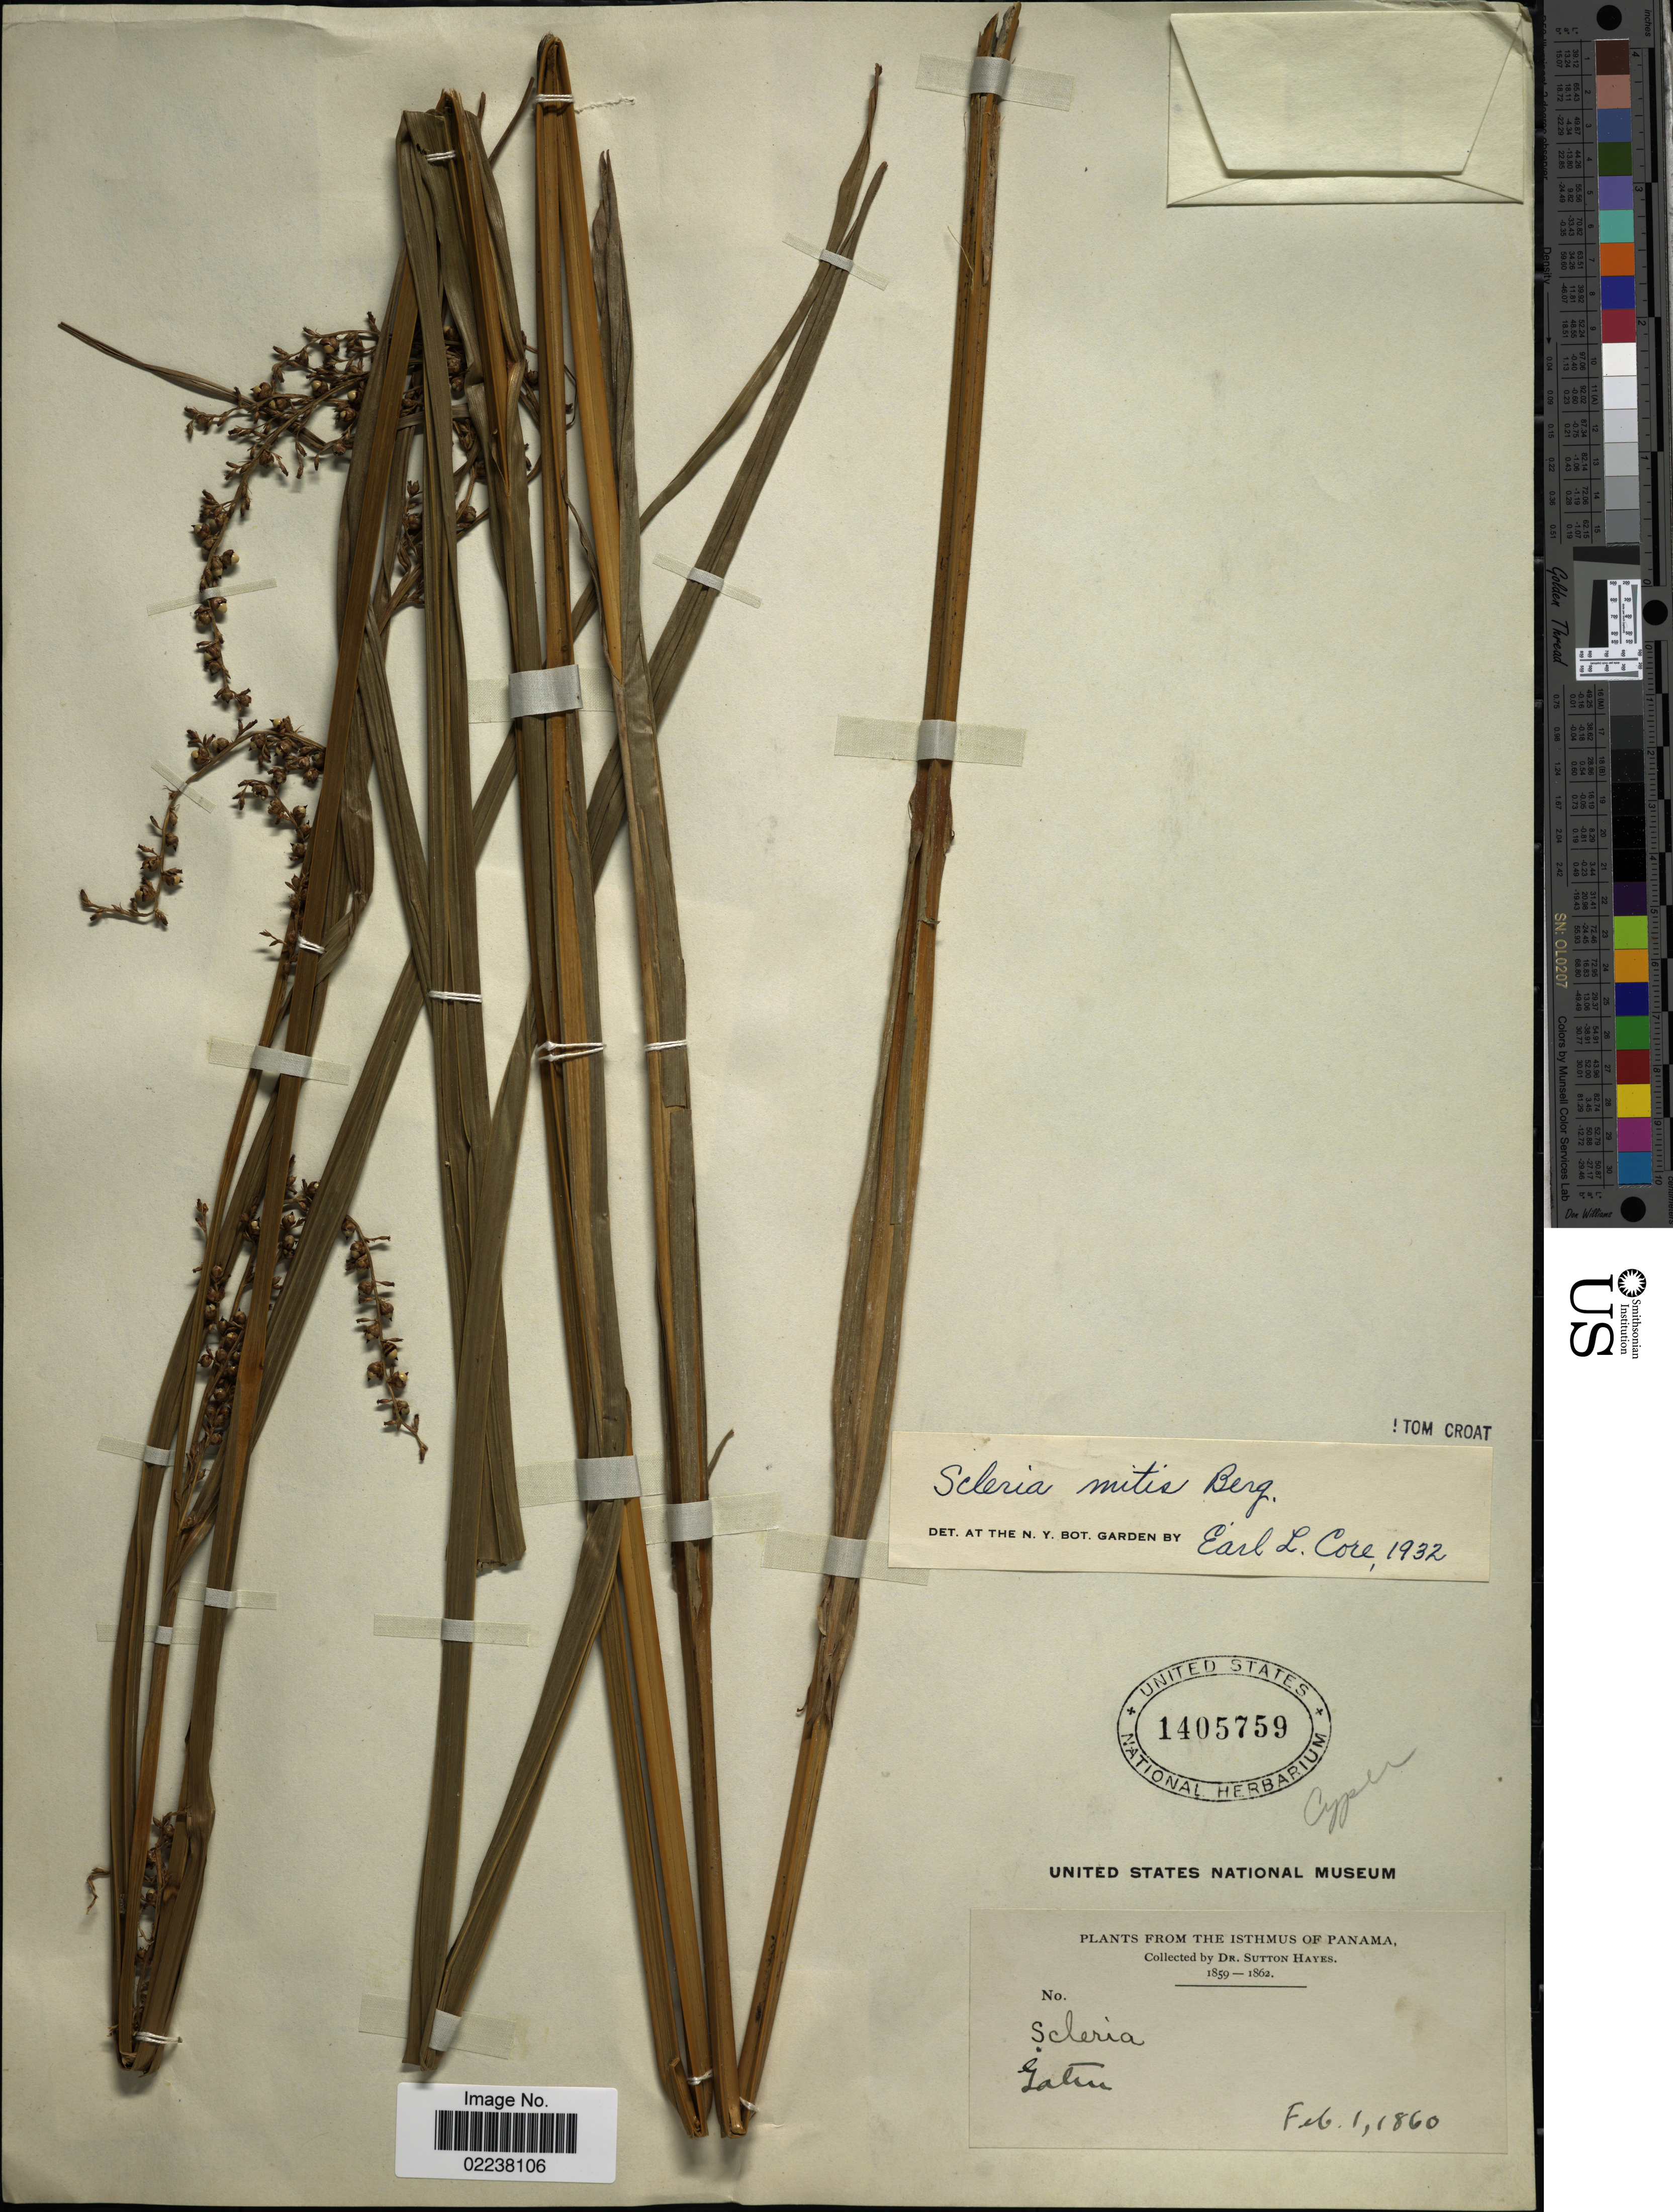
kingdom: Plantae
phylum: Tracheophyta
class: Liliopsida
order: Poales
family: Cyperaceae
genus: Scleria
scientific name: Scleria mitis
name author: P.J. Bergius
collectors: S. Hayes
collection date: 1860-02-01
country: Panama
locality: The Isthmus, Gatu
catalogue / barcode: US 1405759